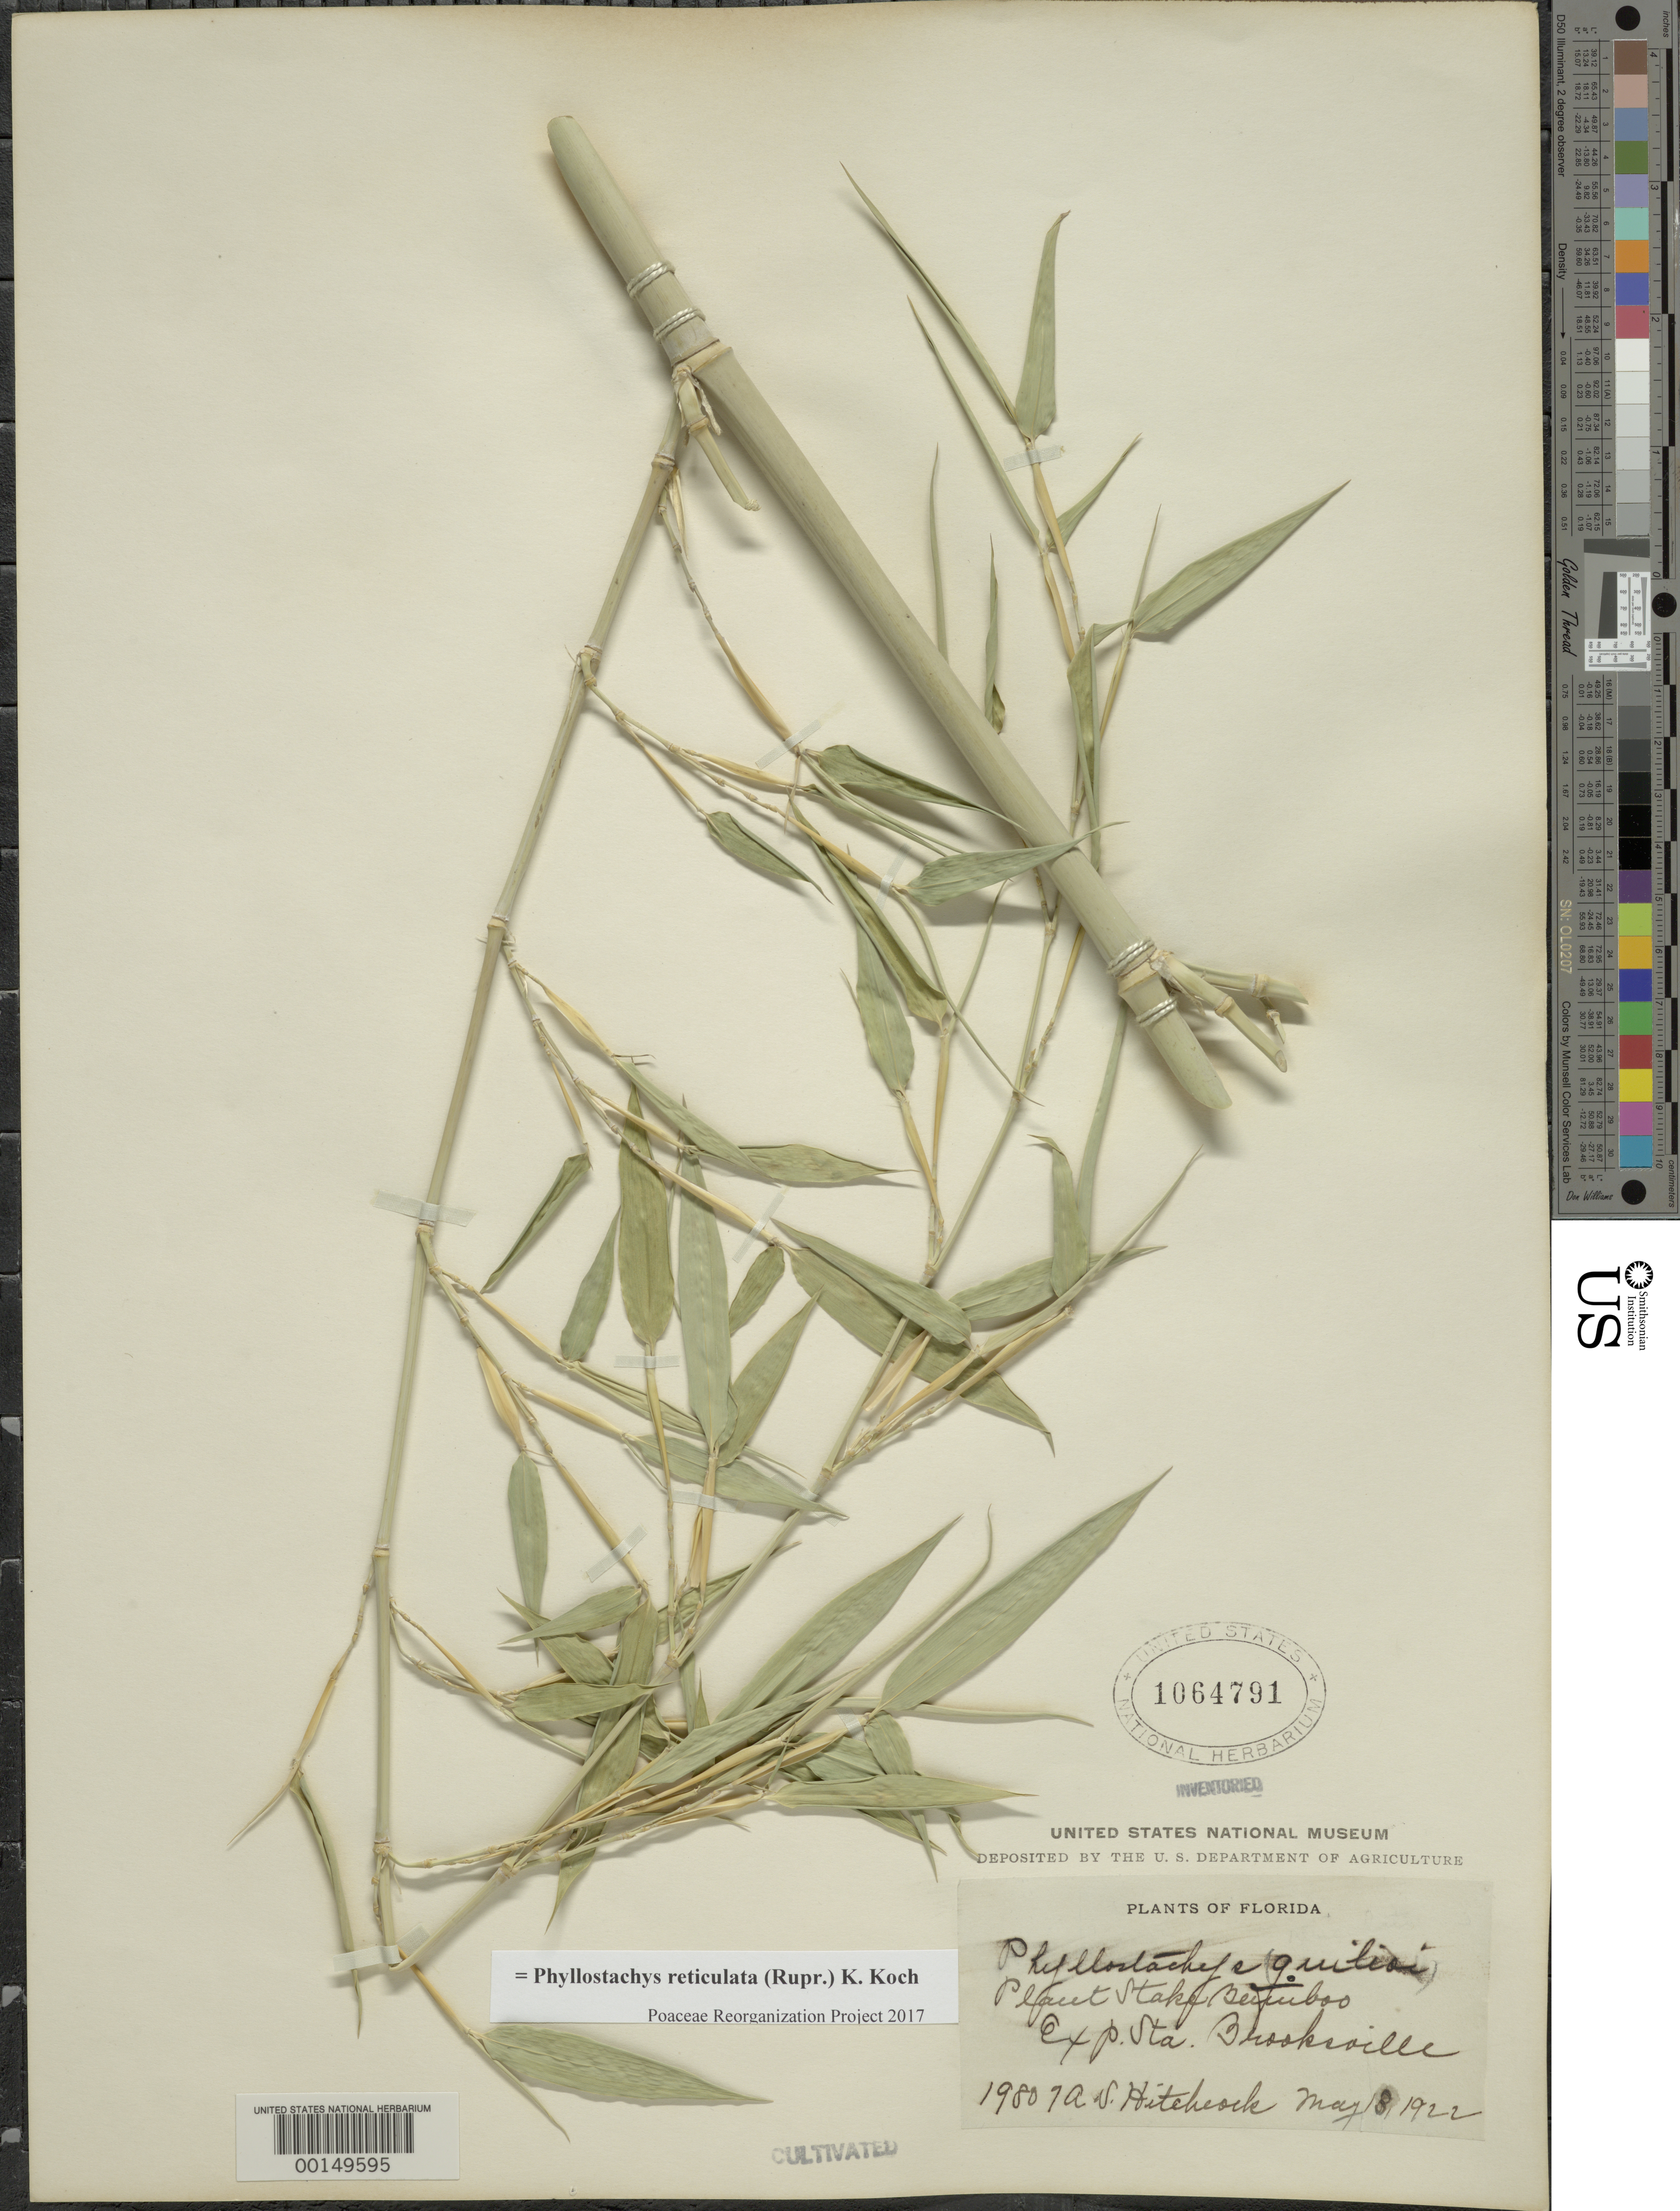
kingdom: Plantae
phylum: Tracheophyta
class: Liliopsida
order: Poales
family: Poaceae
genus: Phyllostachys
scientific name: Phyllostachys reticulata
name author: (Rupr.) K. Koch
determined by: Poaceae Reorganization Project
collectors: A. S. Hitchcock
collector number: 19807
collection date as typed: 18 May 1922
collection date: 1922-05-18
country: United States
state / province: Florida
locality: P.i. station, brooksville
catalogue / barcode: US 1064791